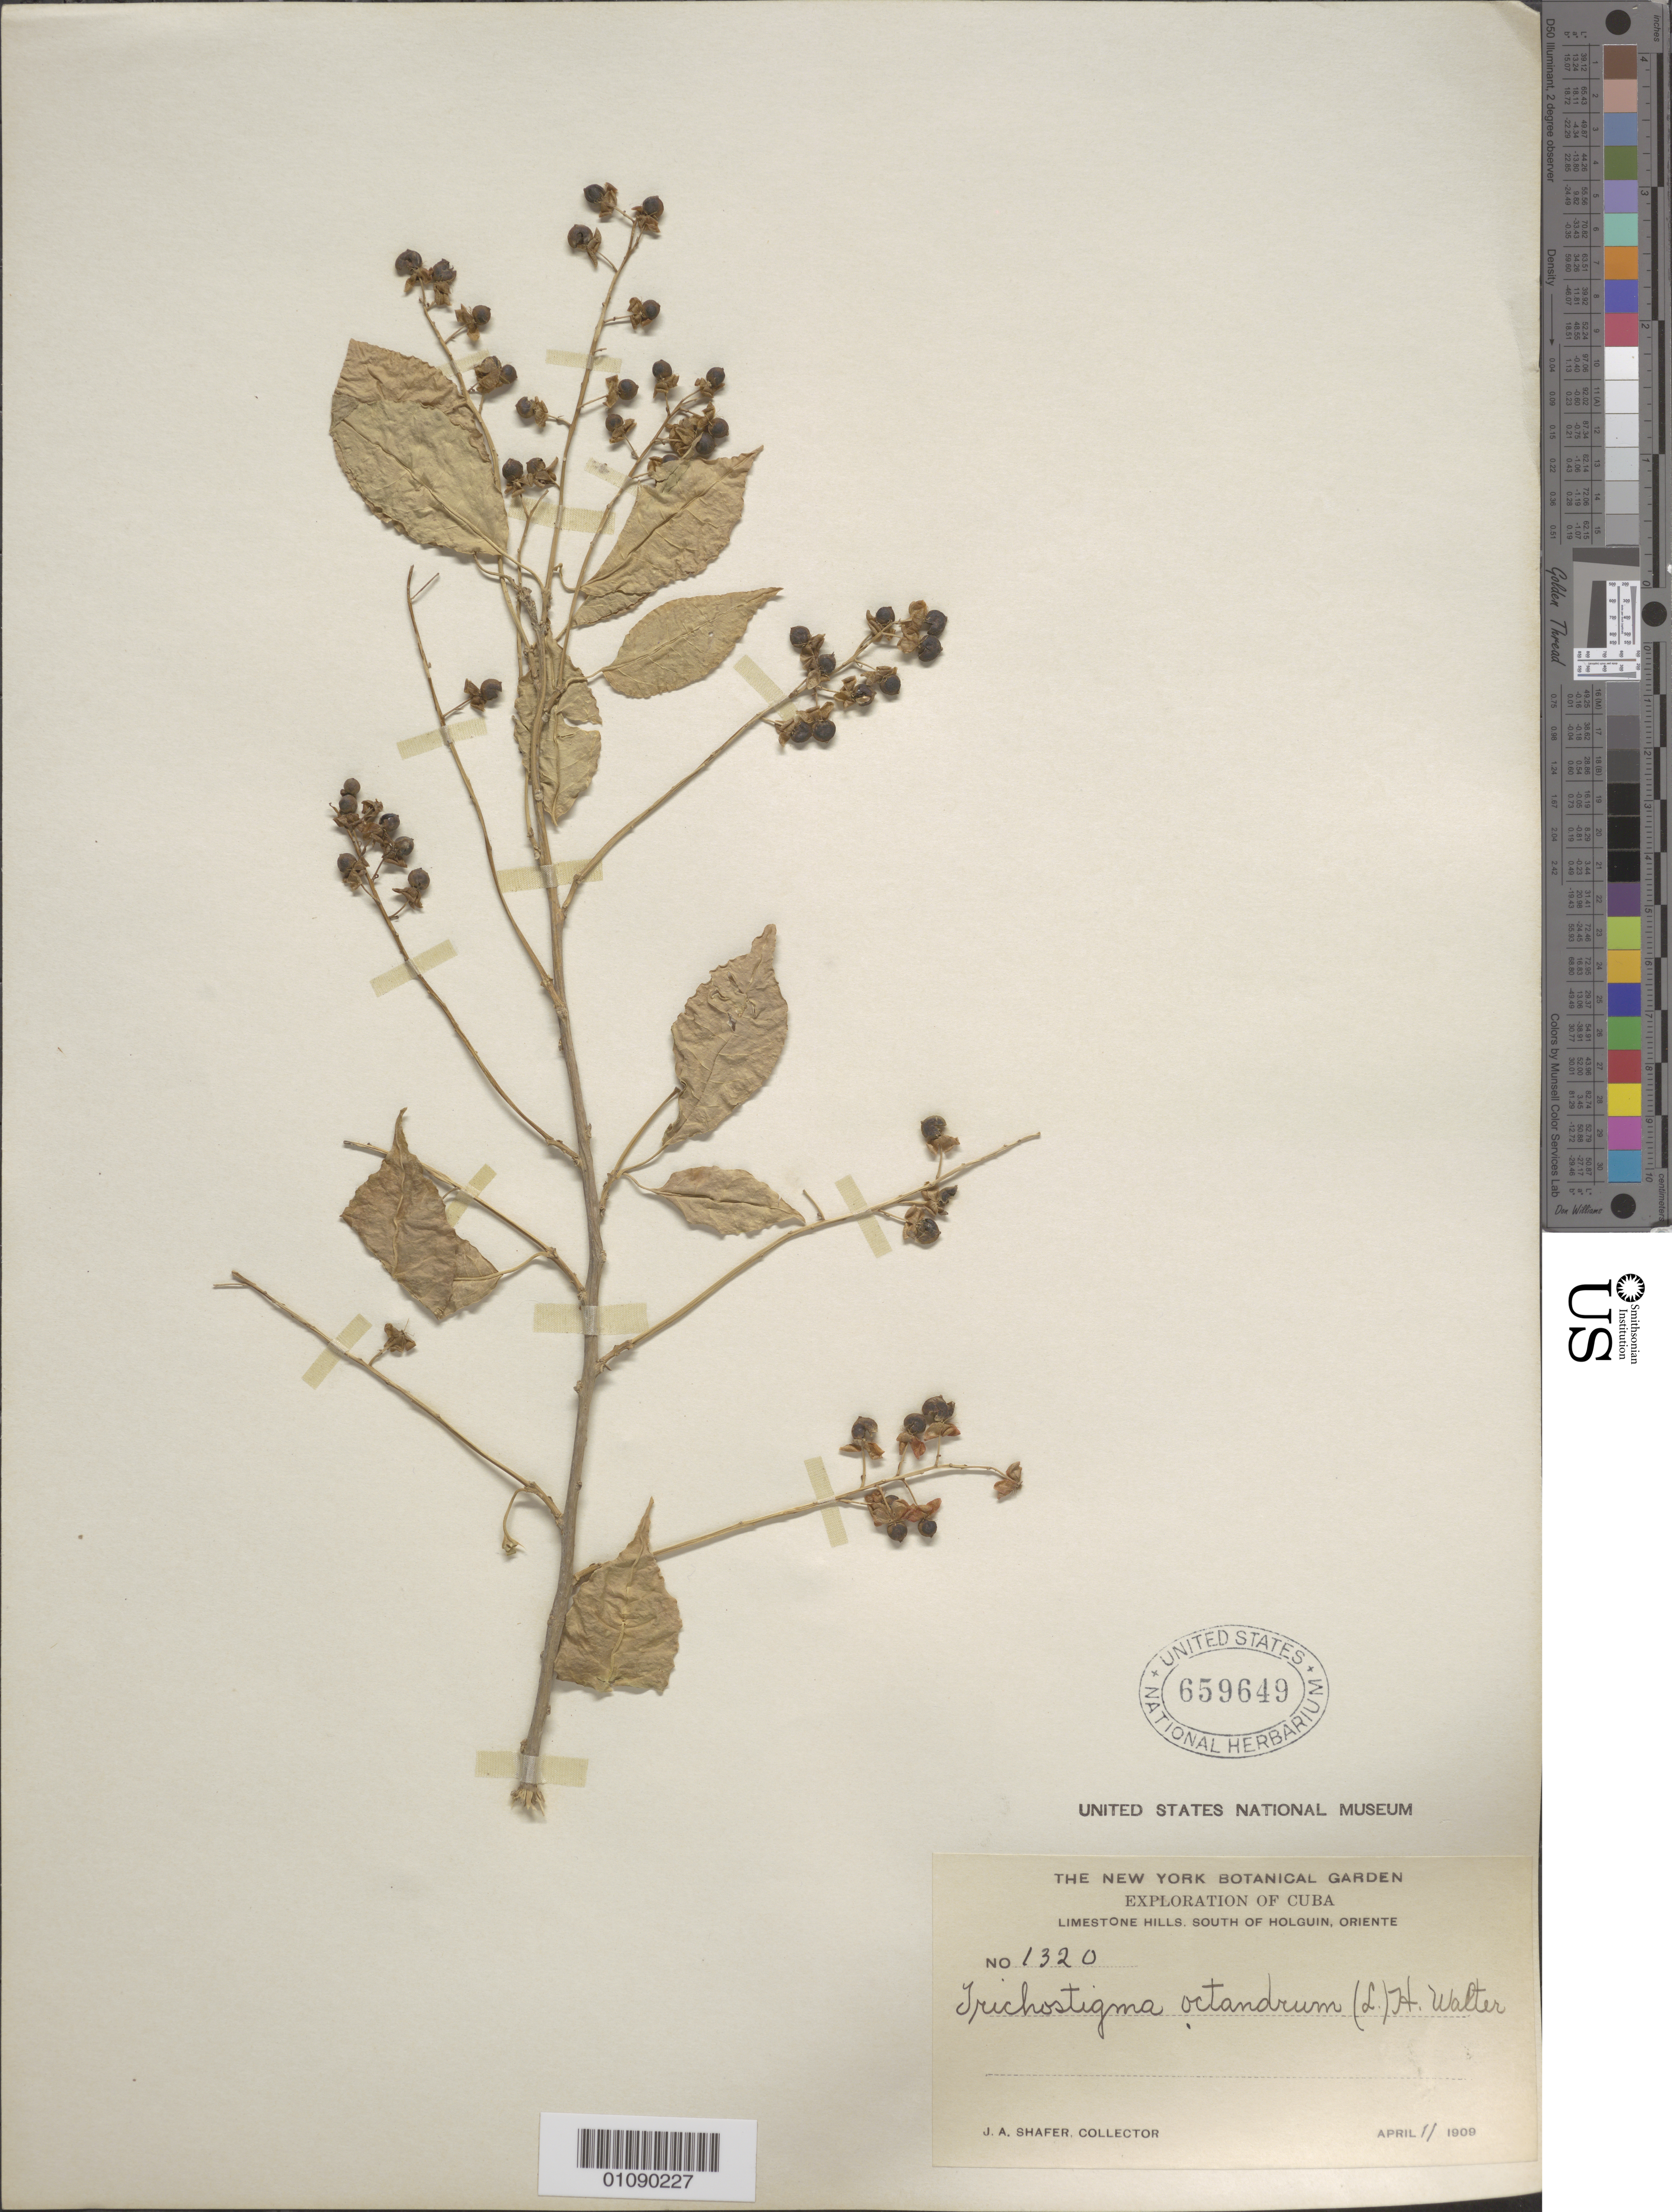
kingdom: Plantae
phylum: Tracheophyta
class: Magnoliopsida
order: Caryophyllales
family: Phytolaccaceae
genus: Trichostigma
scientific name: Trichostigma octandrum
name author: (L.) H. Walter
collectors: J. A. Shafer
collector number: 1320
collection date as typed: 11 Apr 1909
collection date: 1909-04-11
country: Cuba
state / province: Holguín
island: Cuba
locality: S of Holguin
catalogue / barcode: US 659649